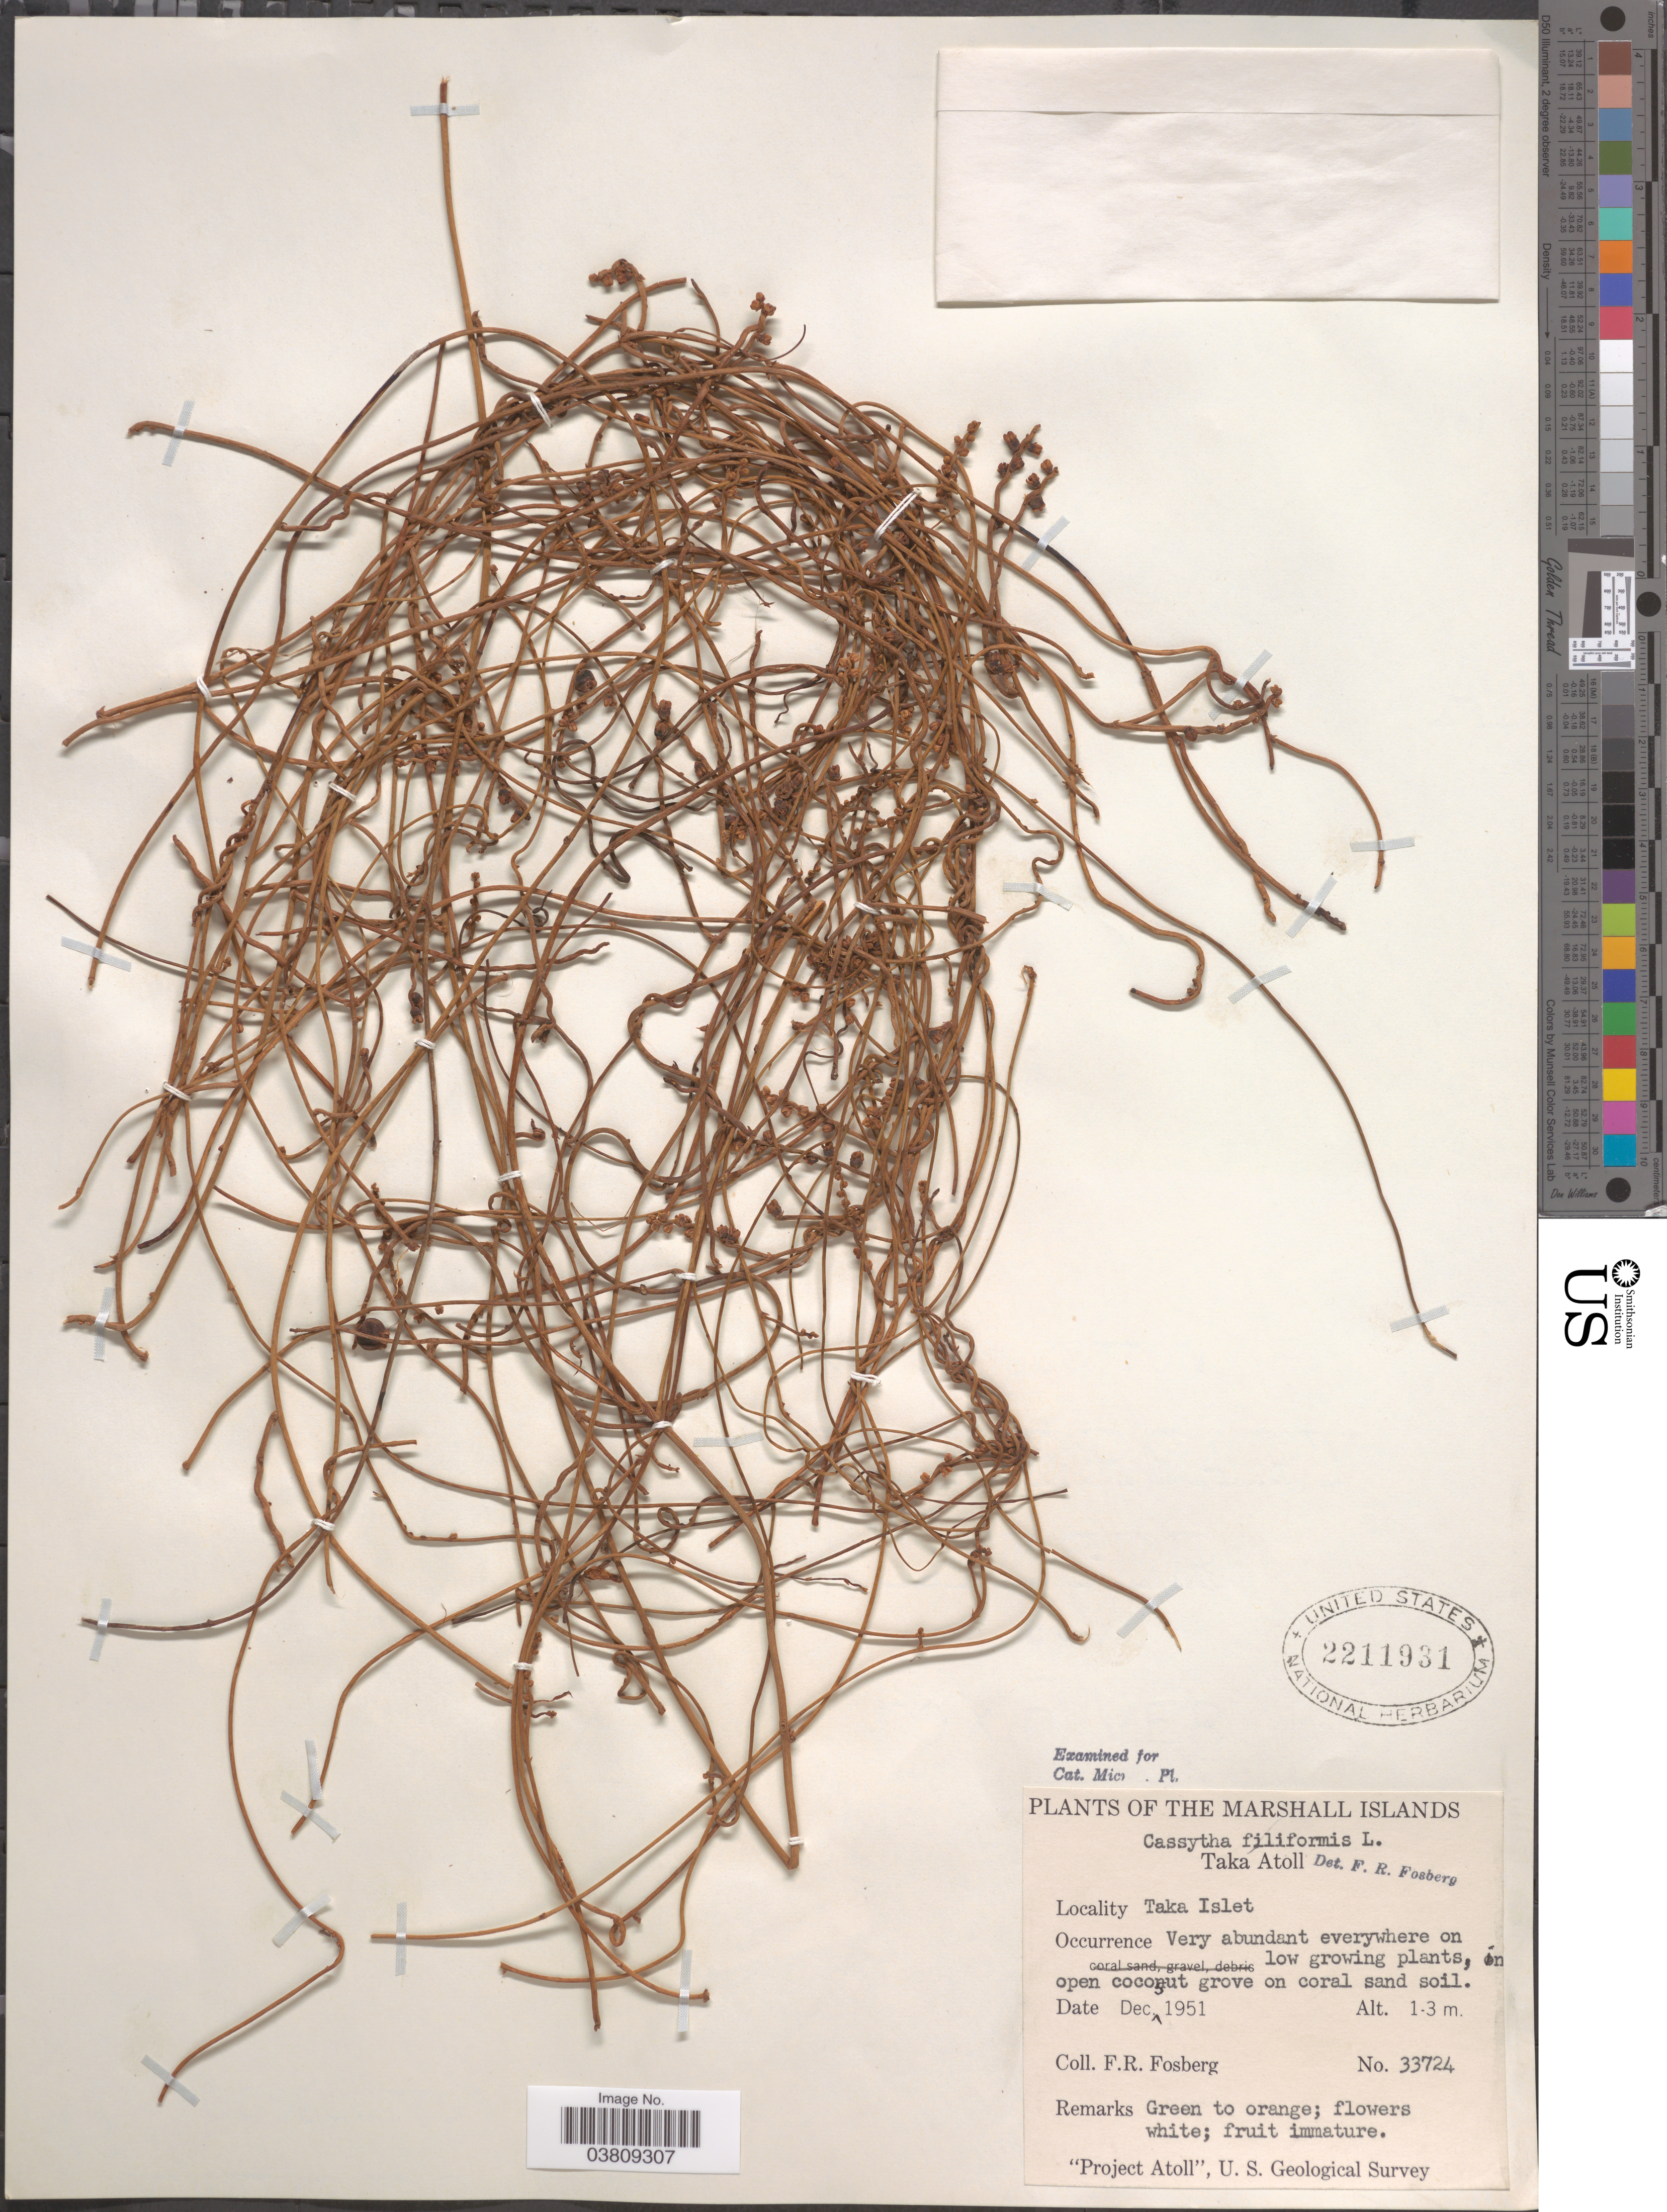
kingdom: Plantae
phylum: Tracheophyta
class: Magnoliopsida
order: Laurales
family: Lauraceae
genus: Cassytha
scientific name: Cassytha filiformis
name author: L.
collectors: F. R. Fosberg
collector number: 33724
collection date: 1951-12-05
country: Marshall Islands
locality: Taka Atoll. Taka Islet. In open coconut grove on coral sand soil.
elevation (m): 1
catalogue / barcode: US 2211931